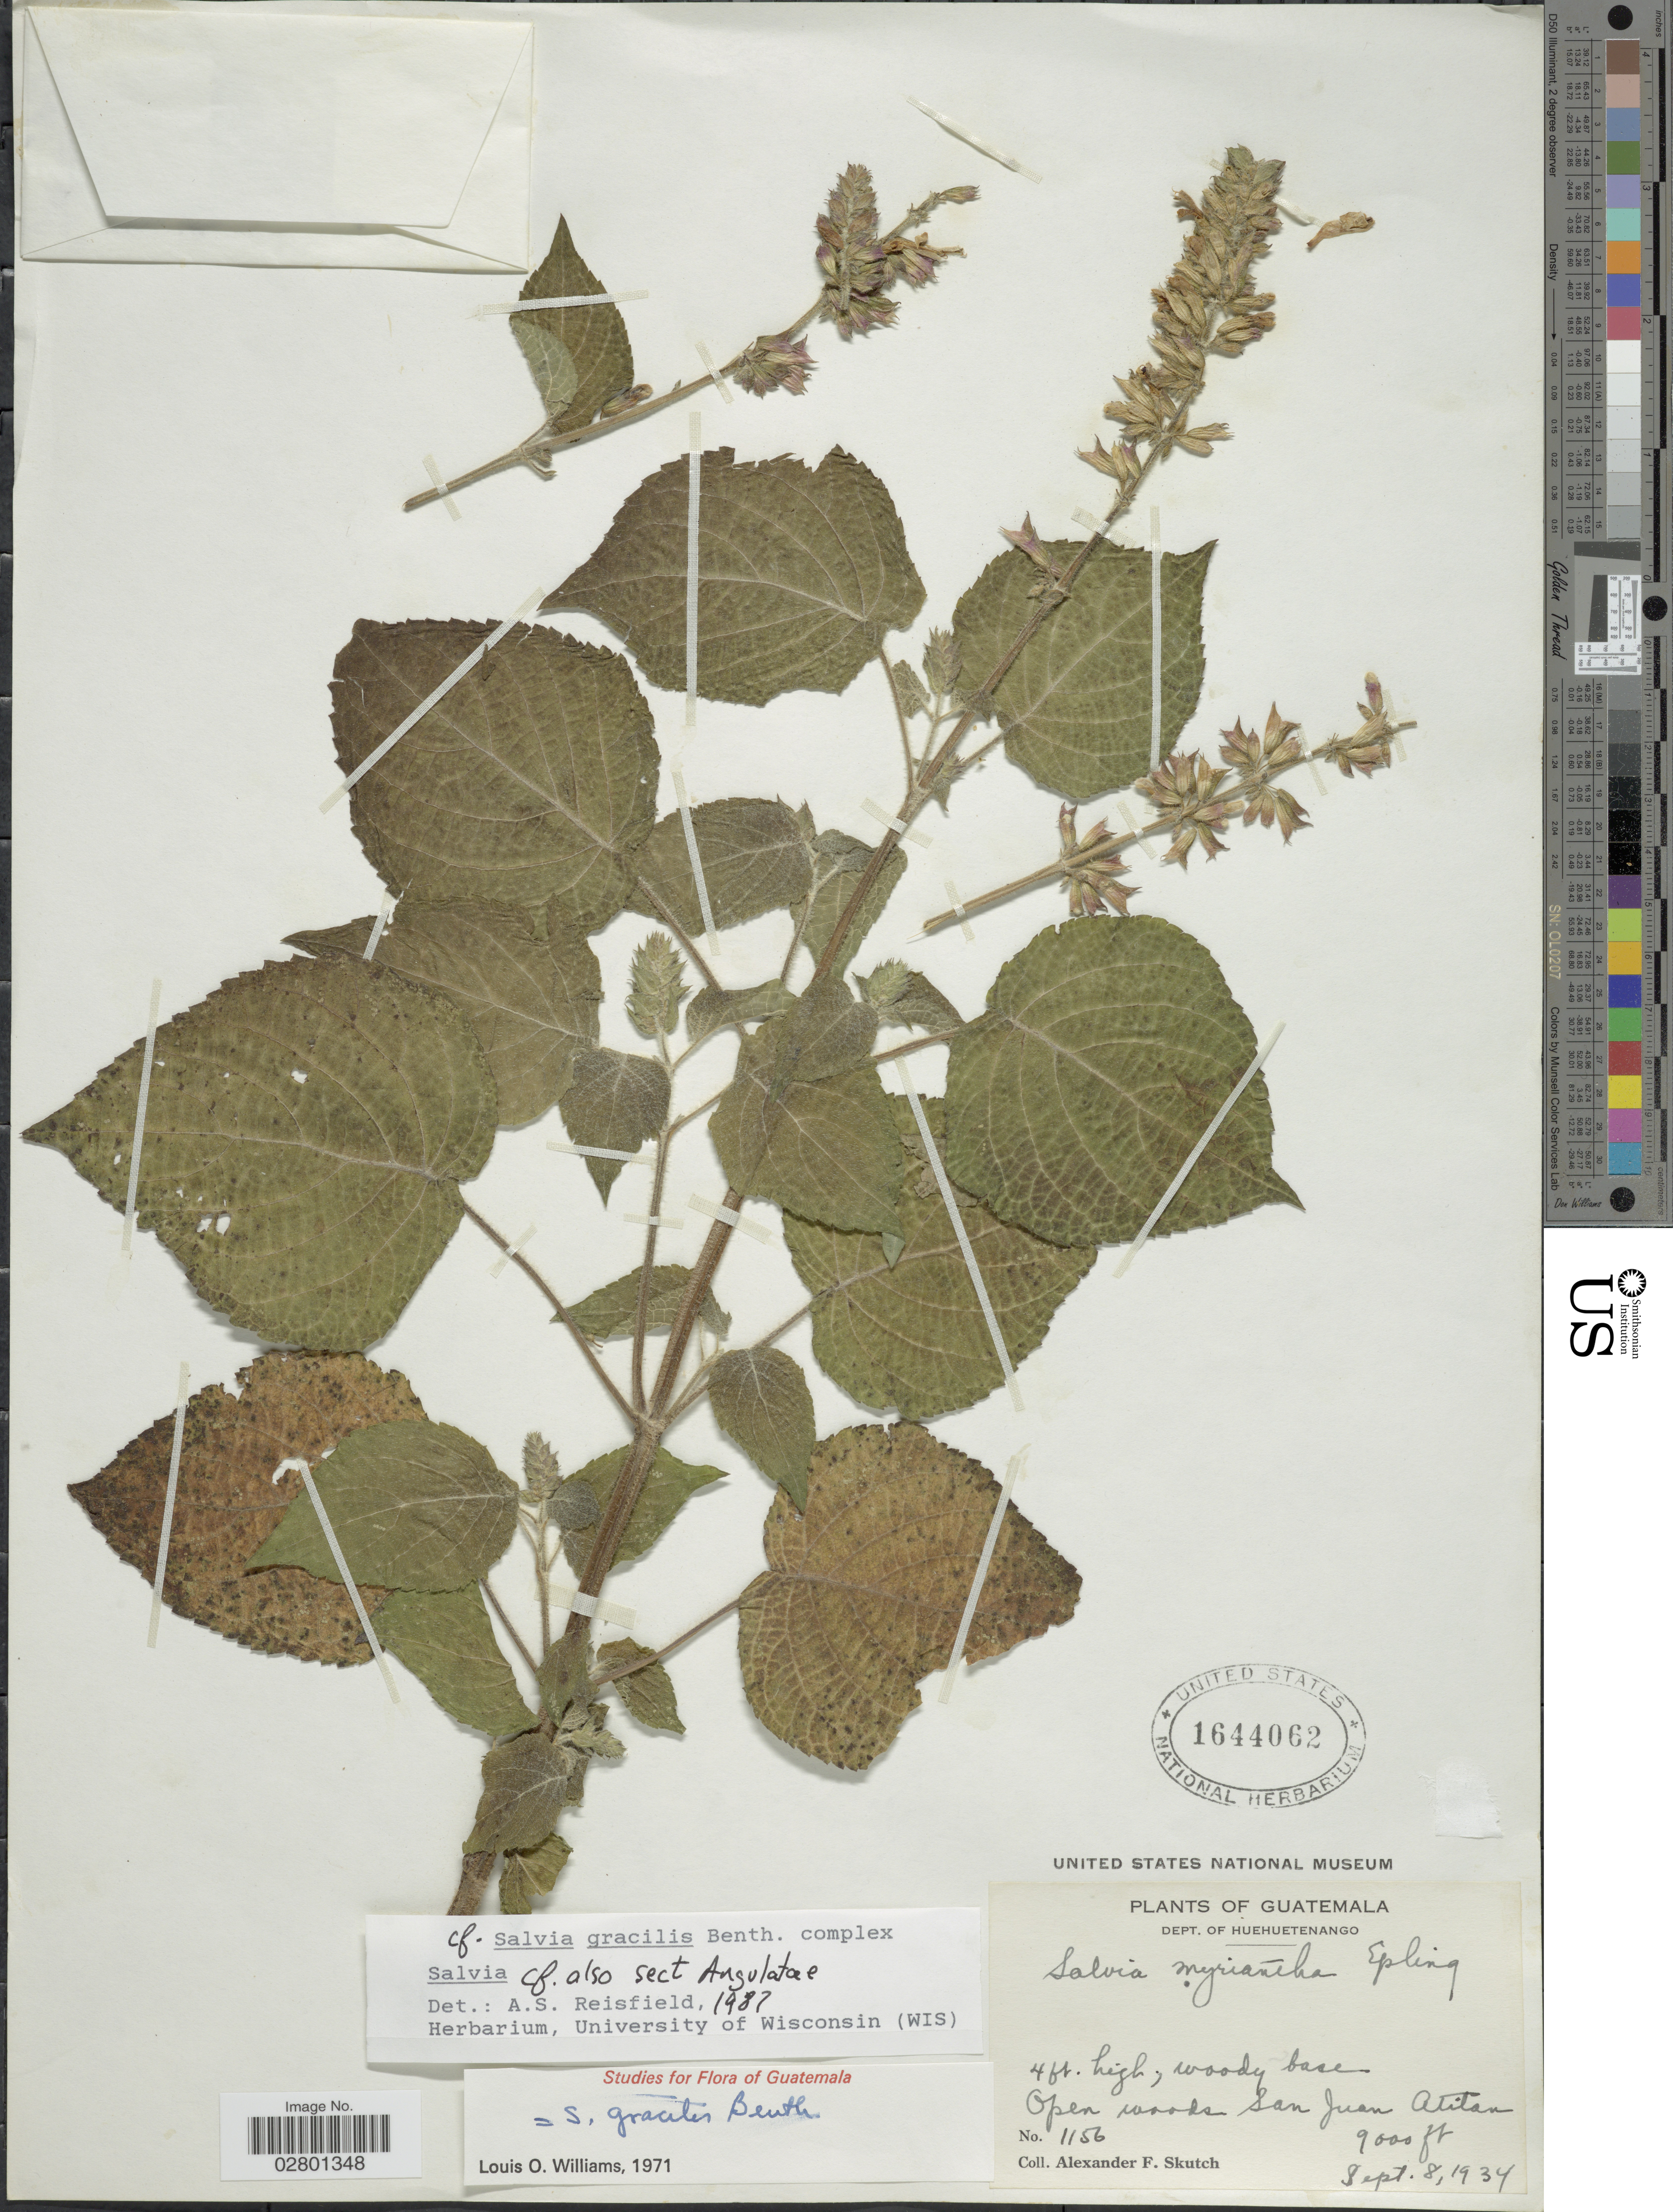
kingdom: Plantae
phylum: Tracheophyta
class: Magnoliopsida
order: Lamiales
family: Lamiaceae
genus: Salvia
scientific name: Salvia gracilis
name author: Benth.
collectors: A. F. Skutch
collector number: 1156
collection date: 1934-09-08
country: Guatemala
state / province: Huehuetenango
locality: Dept. of Huehuetenango. Open woods San Juan Atitan.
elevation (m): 2743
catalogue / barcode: US 1644062